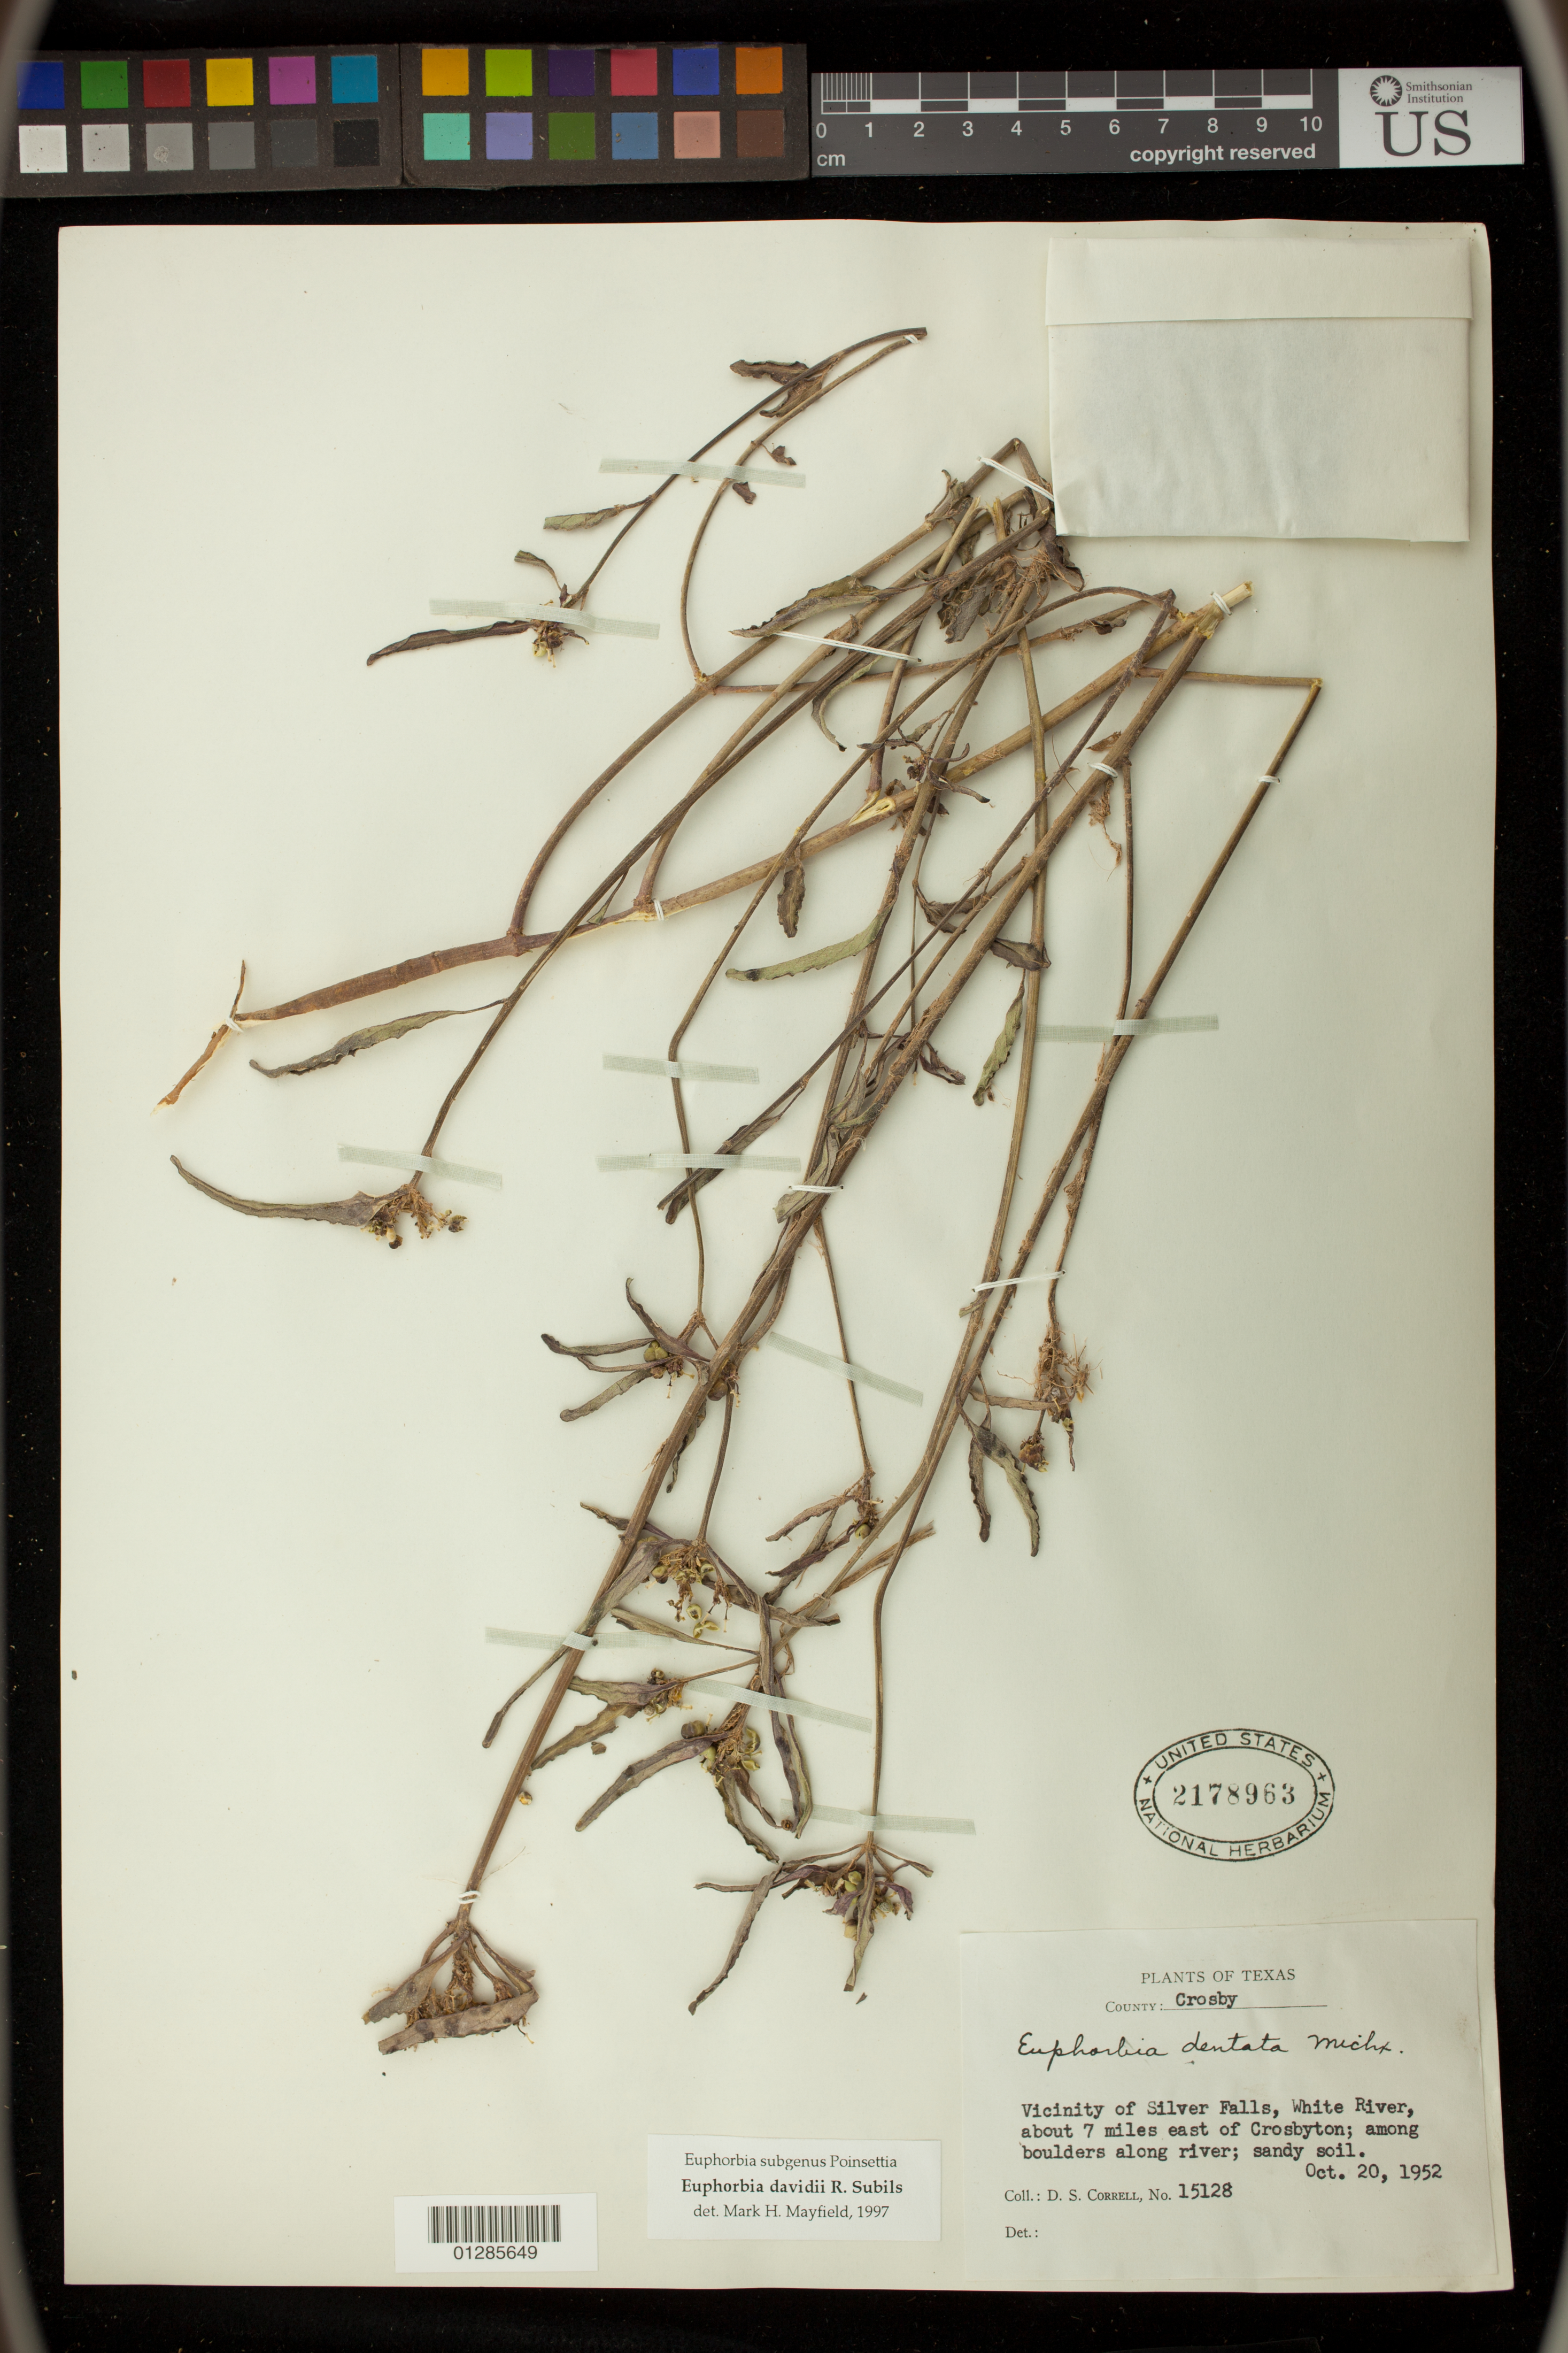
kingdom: Plantae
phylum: Tracheophyta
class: Magnoliopsida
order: Malpighiales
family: Euphorbiaceae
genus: Euphorbia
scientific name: Euphorbia davidii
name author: Subils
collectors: D. S. Correll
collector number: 15128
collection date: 1952-10-20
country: United States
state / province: Texas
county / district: Crosby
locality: Vicinity of Silver Falls, White River, Crosby County, Texas 7 miles east of Crosbyton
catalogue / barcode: US 2178963